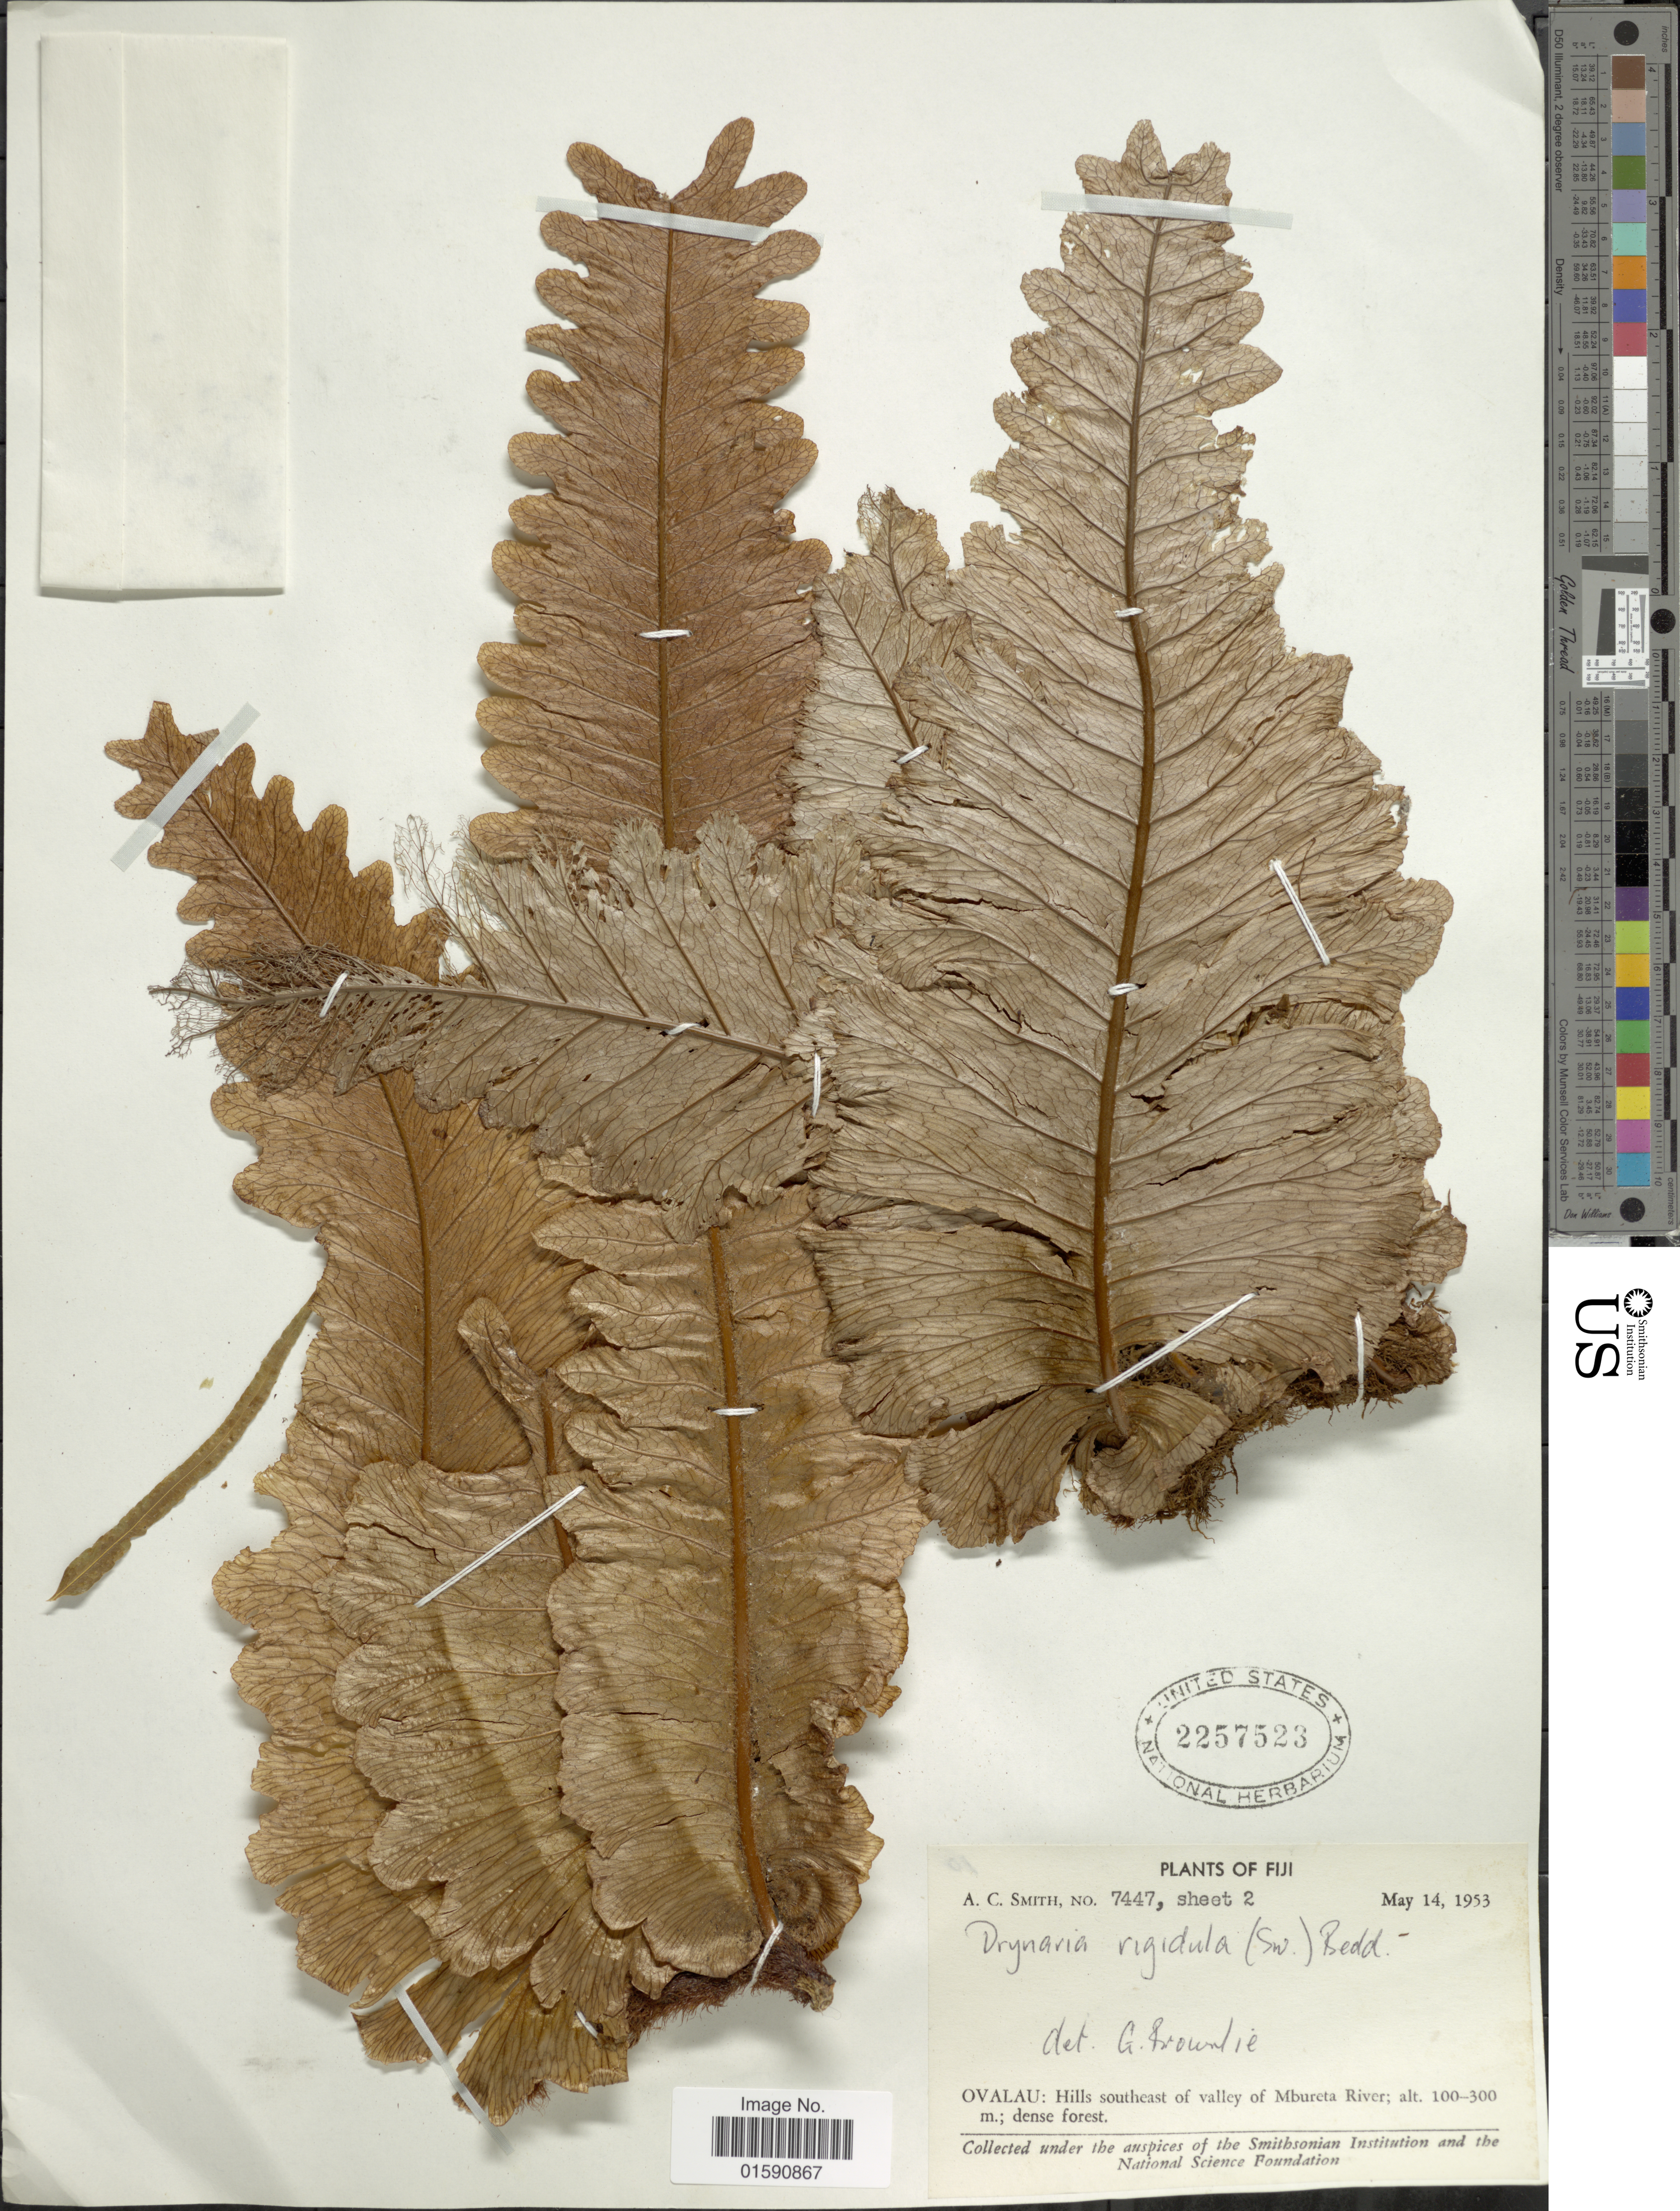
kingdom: Plantae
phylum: Tracheophyta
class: Polypodiopsida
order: Polypodiales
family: Polypodiaceae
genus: Drynaria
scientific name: Drynaria rigidula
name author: (Sw.) Bedd.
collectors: A. C. Smith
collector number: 7447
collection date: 1953-05-14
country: Fiji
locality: Ovalau: Hills southeast of Valley of Mbureta River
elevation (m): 100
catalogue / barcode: US 2257523